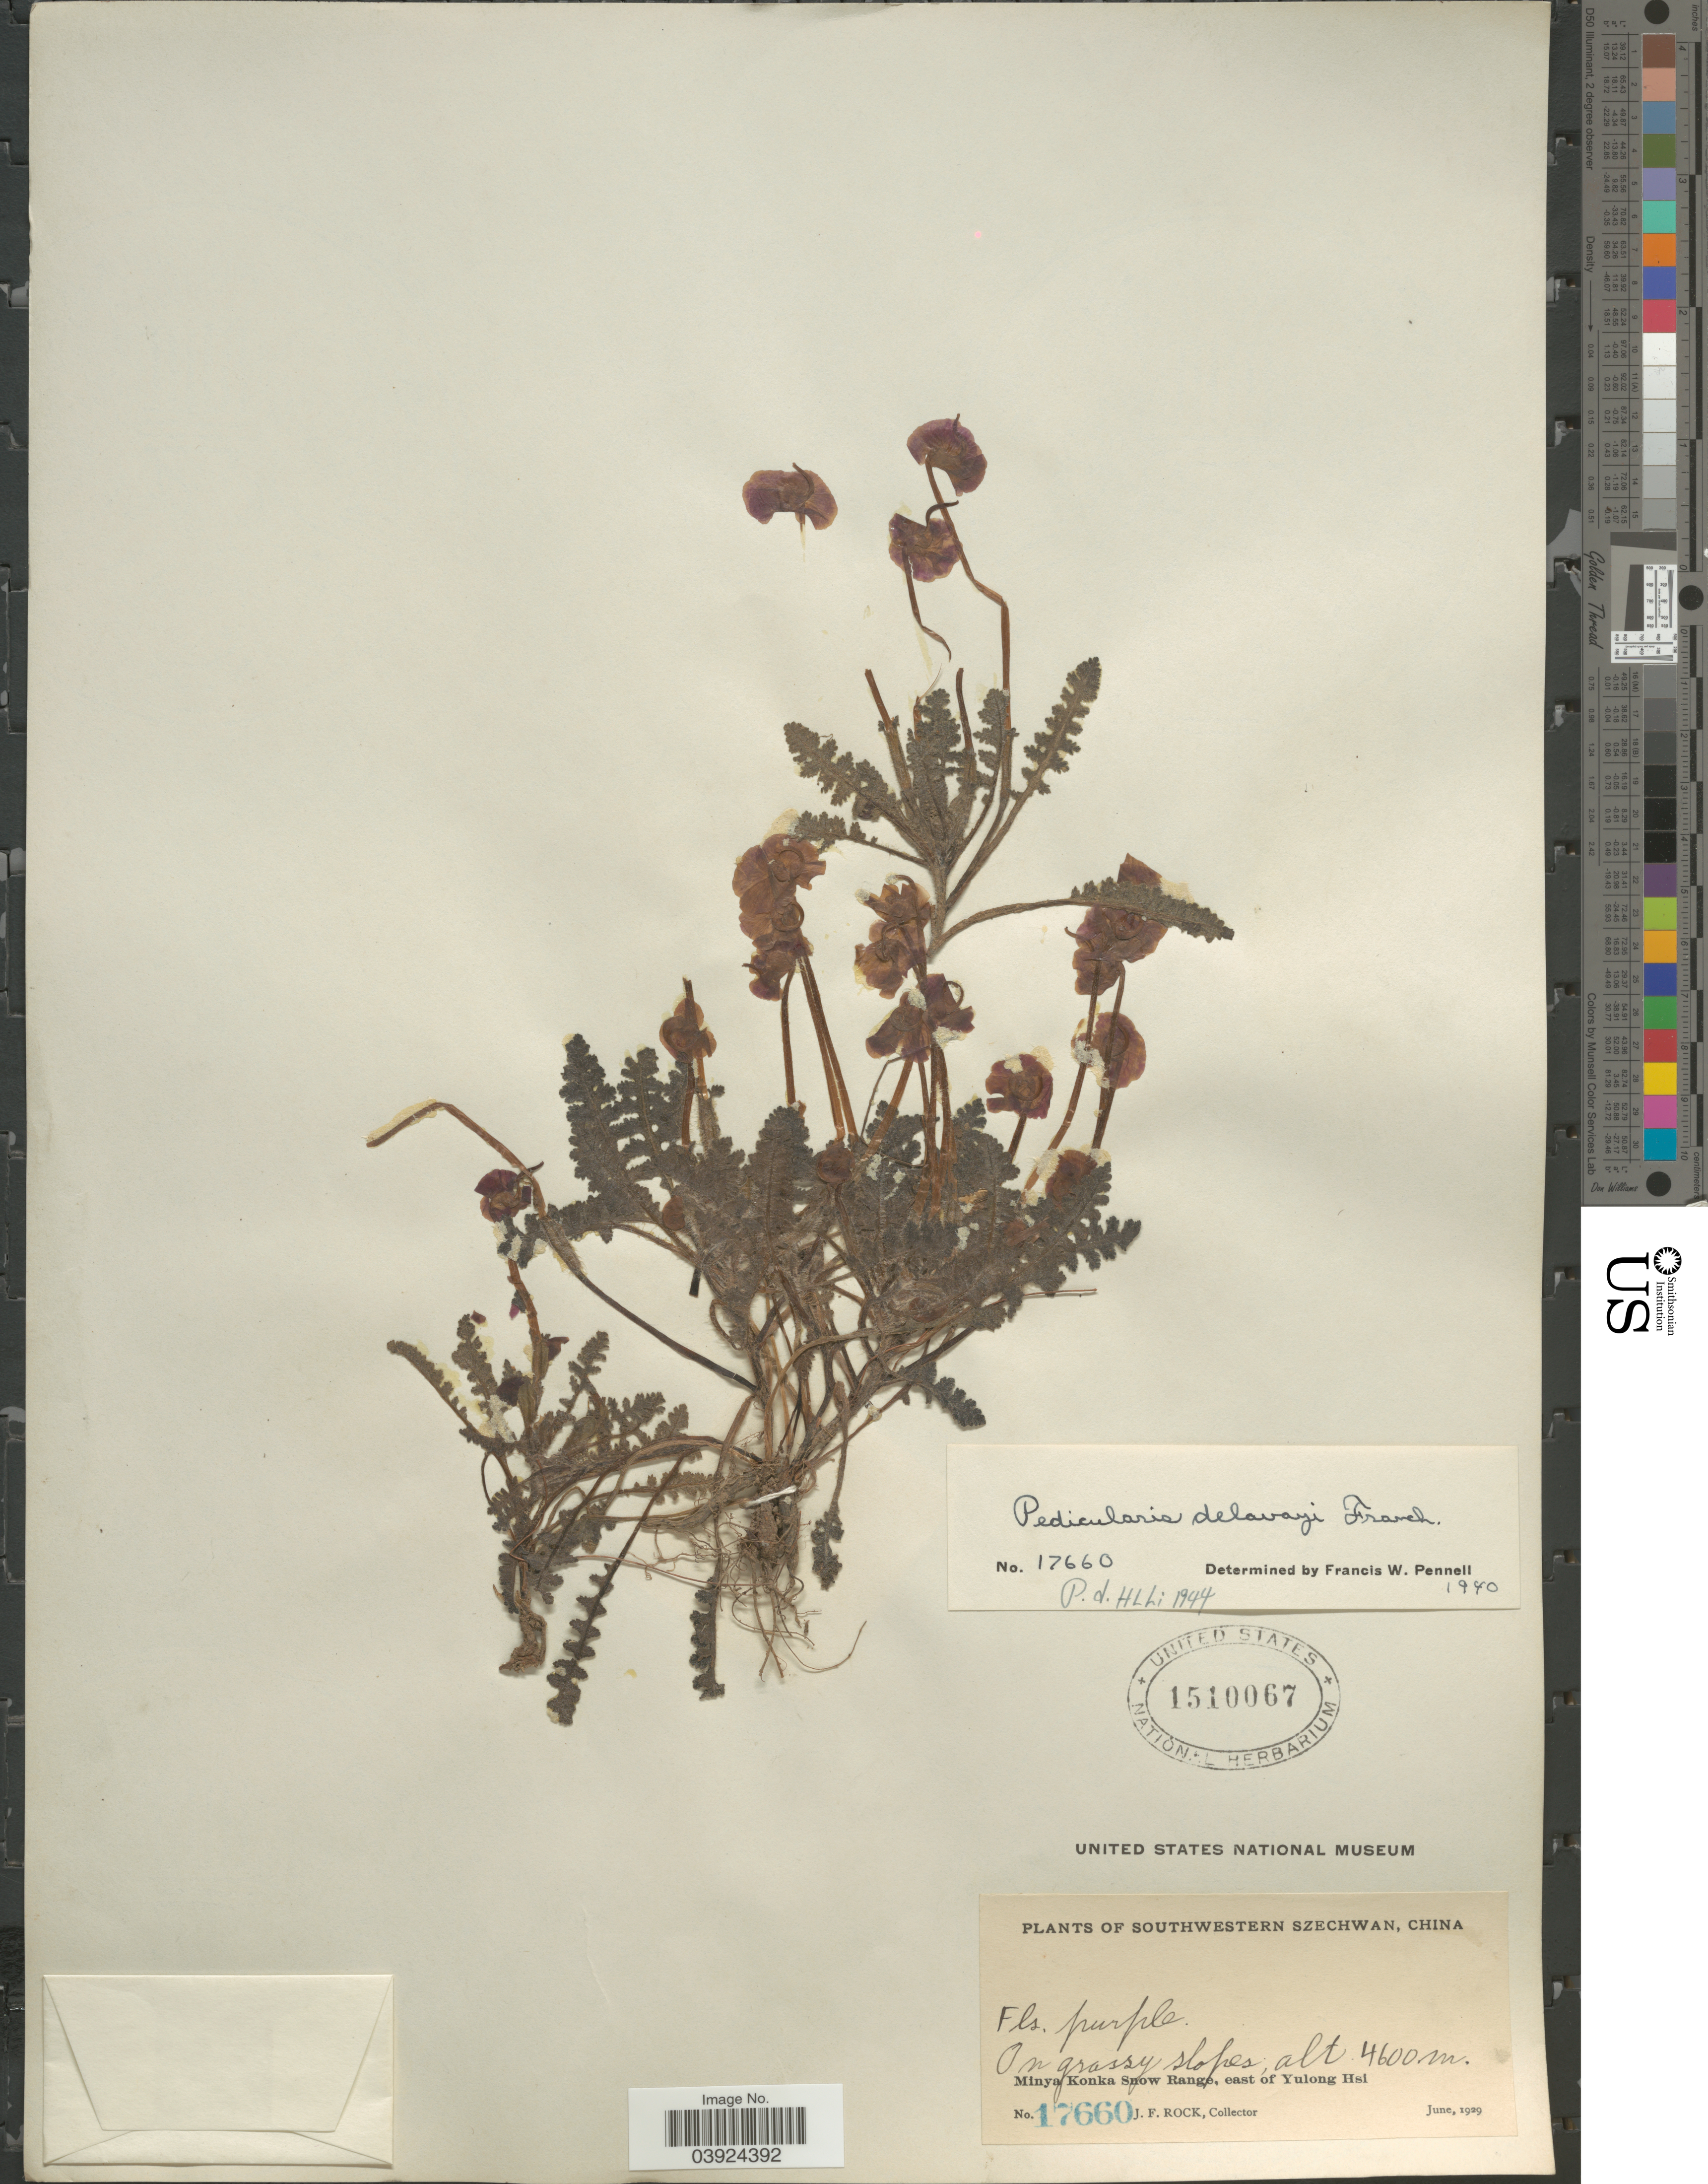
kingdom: Plantae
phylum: Tracheophyta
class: Magnoliopsida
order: Lamiales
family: Orobanchaceae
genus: Pedicularis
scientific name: Pedicularis delavayi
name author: Franch. ex Maxim.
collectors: J. Rock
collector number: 17660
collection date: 1929-06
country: China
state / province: Sichuan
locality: Southwestern Szechwan. On grassy slopes. Minya Konka Snow Range, east of Yulong Hsi.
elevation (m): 4600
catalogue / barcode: US 1510067